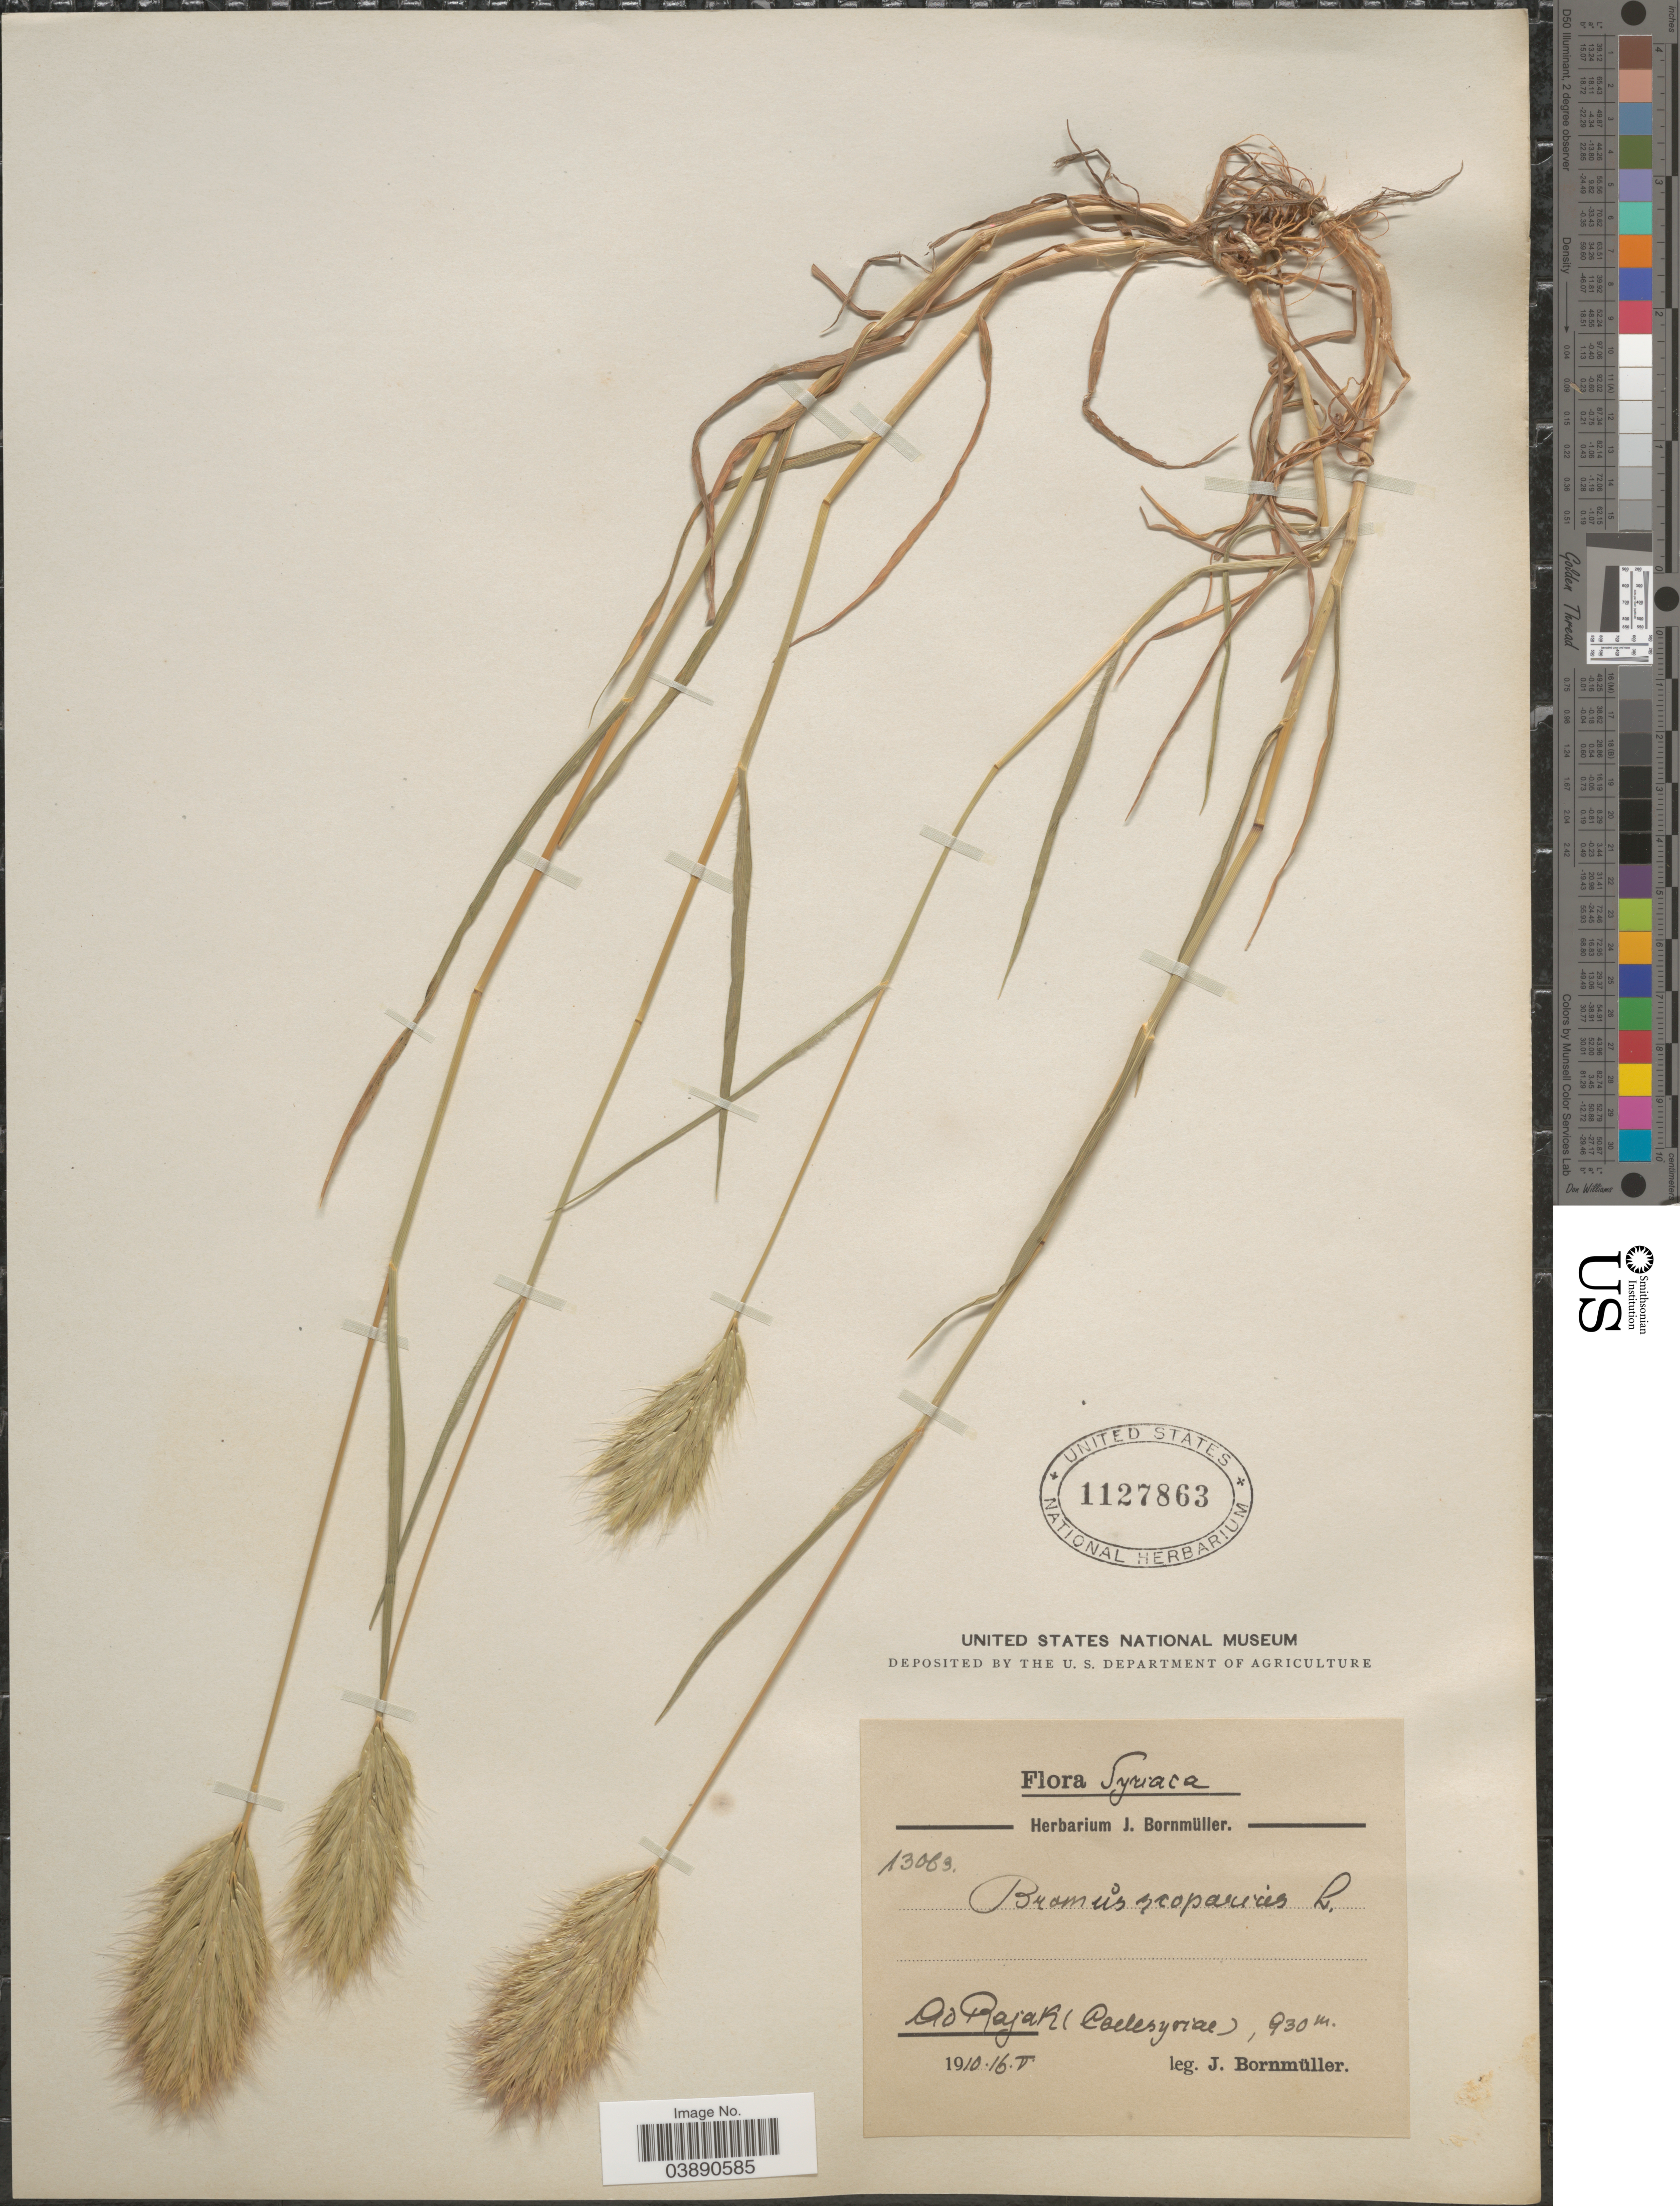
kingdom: Plantae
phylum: Tracheophyta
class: Liliopsida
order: Poales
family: Poaceae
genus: Bromus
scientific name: Bromus scoparius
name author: L.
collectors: J. Bornmüller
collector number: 13063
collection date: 1910-05-16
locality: Syriaca. Ad Rajak (Caelesyriae).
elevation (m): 930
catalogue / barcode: US 1127863